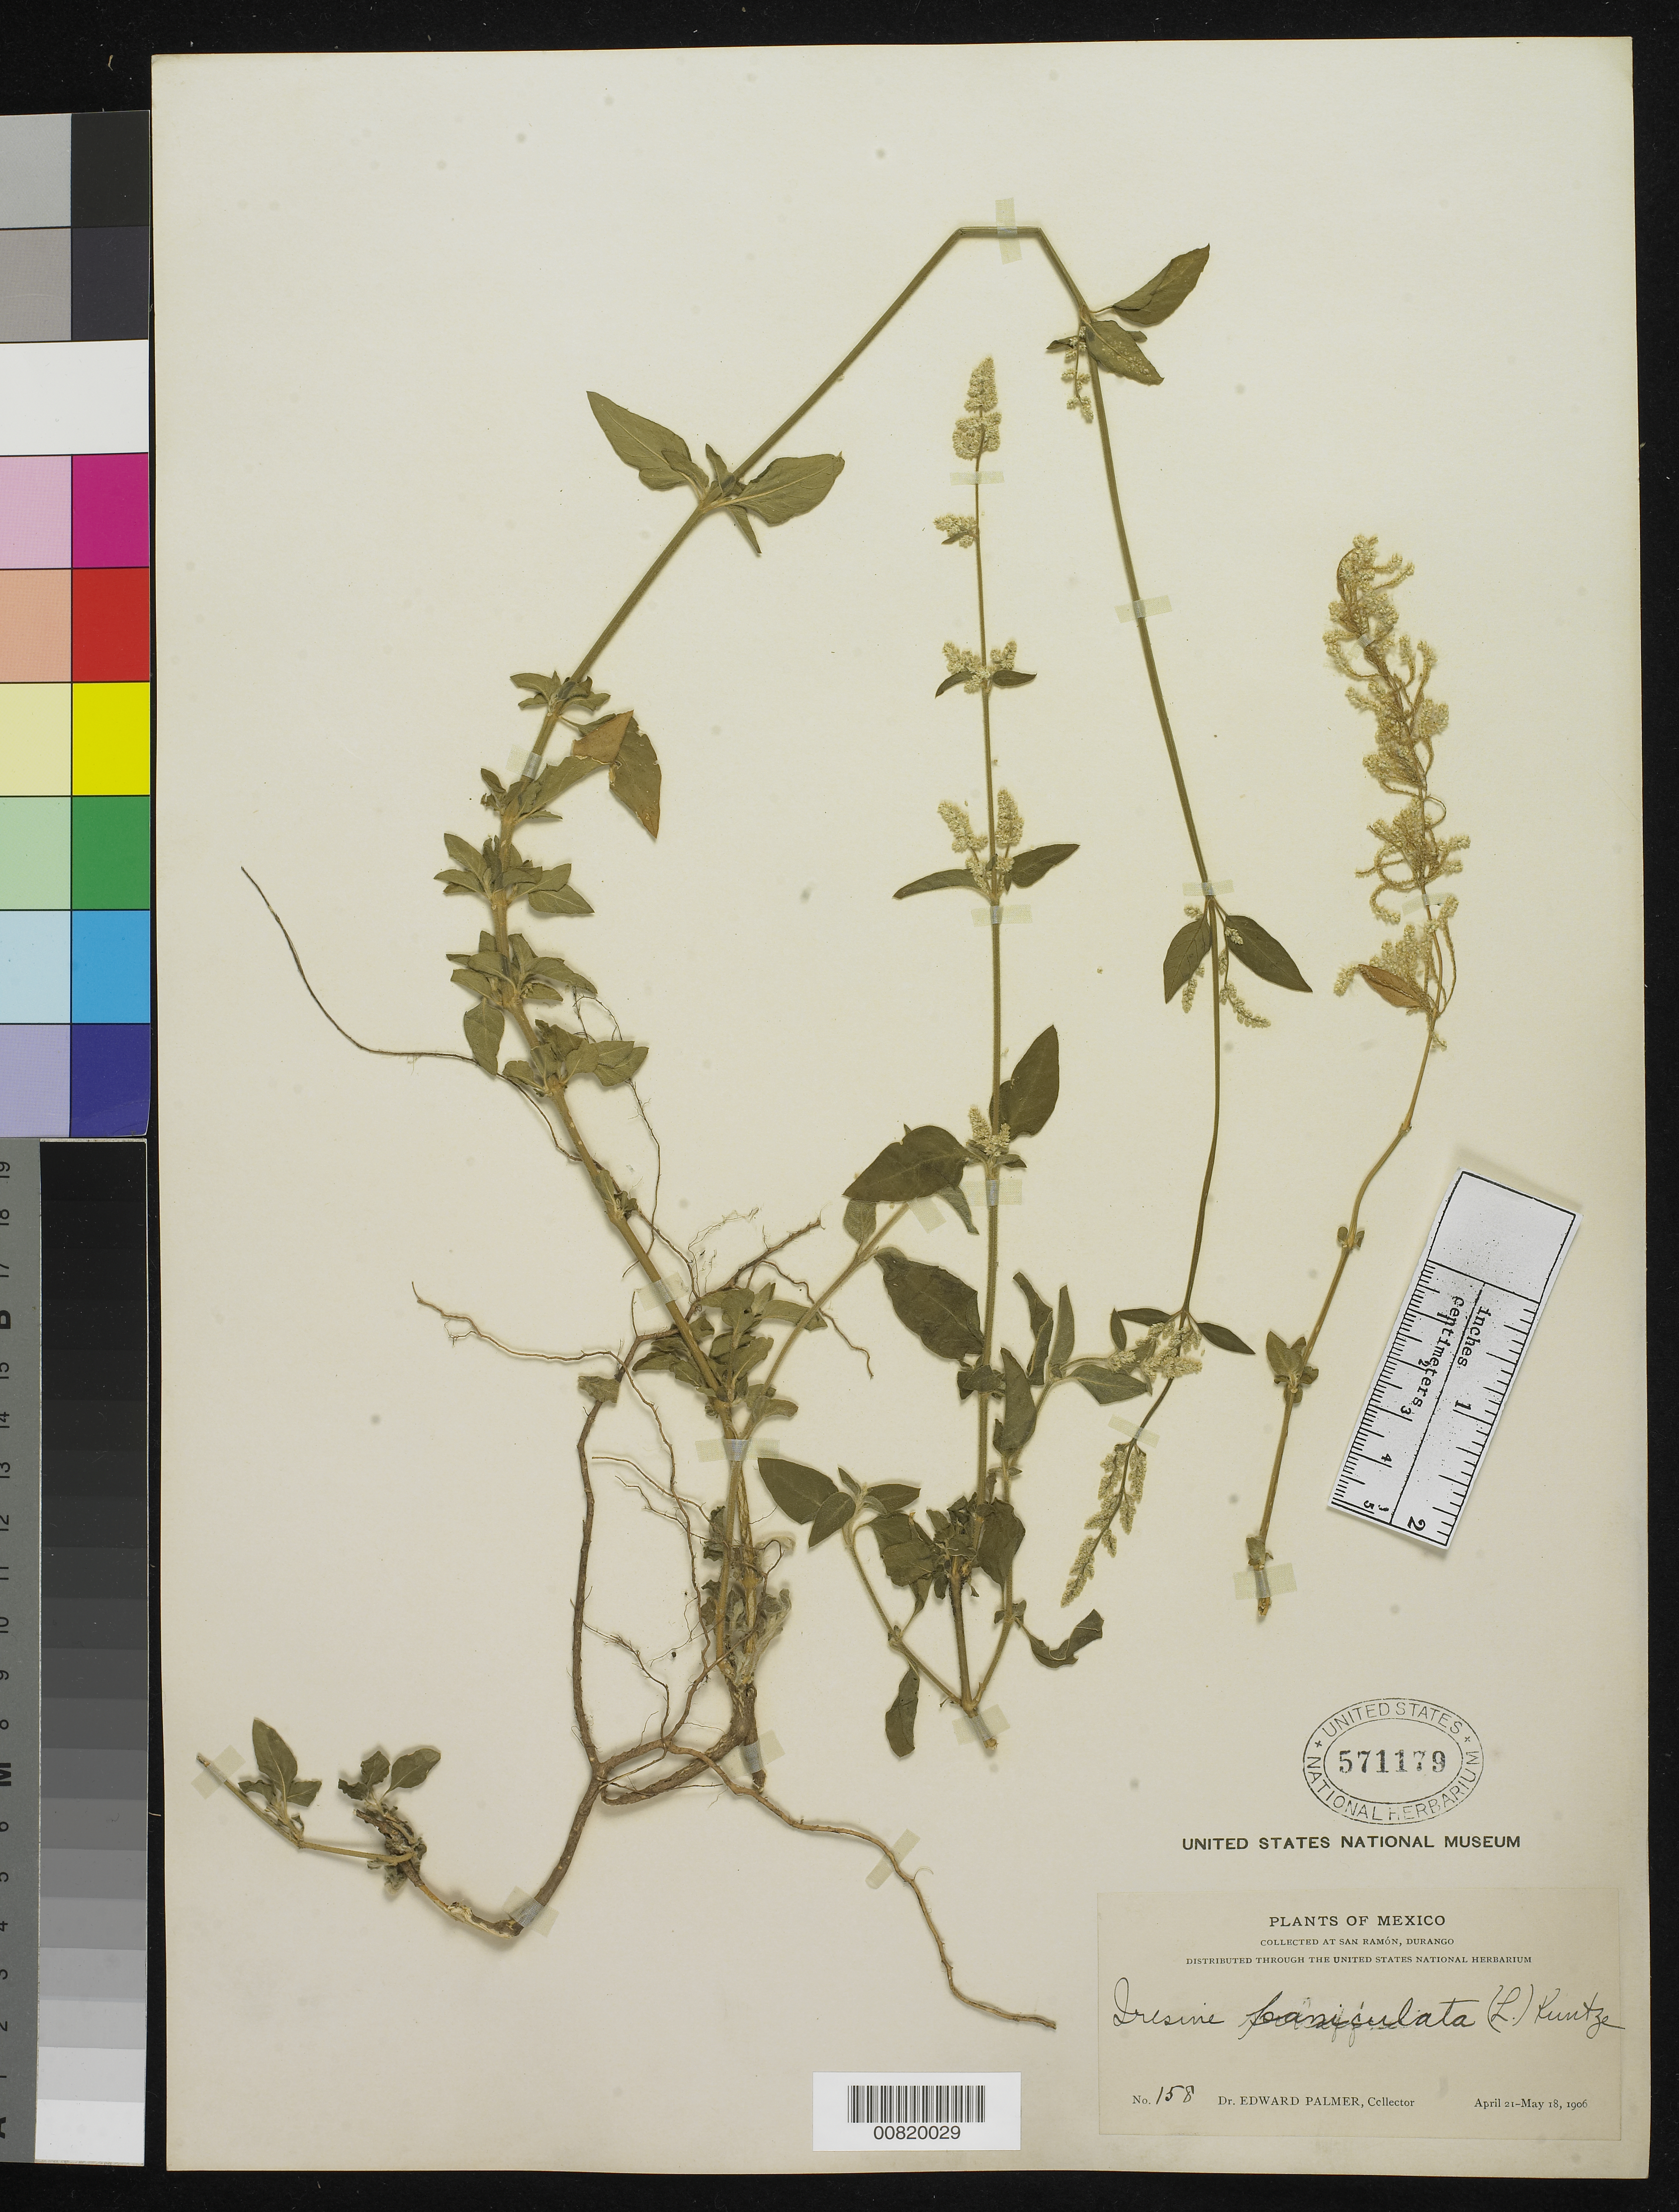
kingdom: Plantae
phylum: Tracheophyta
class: Magnoliopsida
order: Caryophyllales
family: Amaranthaceae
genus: Iresine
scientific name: Iresine paniculata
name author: (L.) Kuntze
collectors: E. Palmer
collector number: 158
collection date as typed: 21 Apr 1906 to 18 May 1906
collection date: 1906-04-21/1906-05-18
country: Mexico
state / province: Durango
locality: San Ramón, Durango.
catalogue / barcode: US 571179